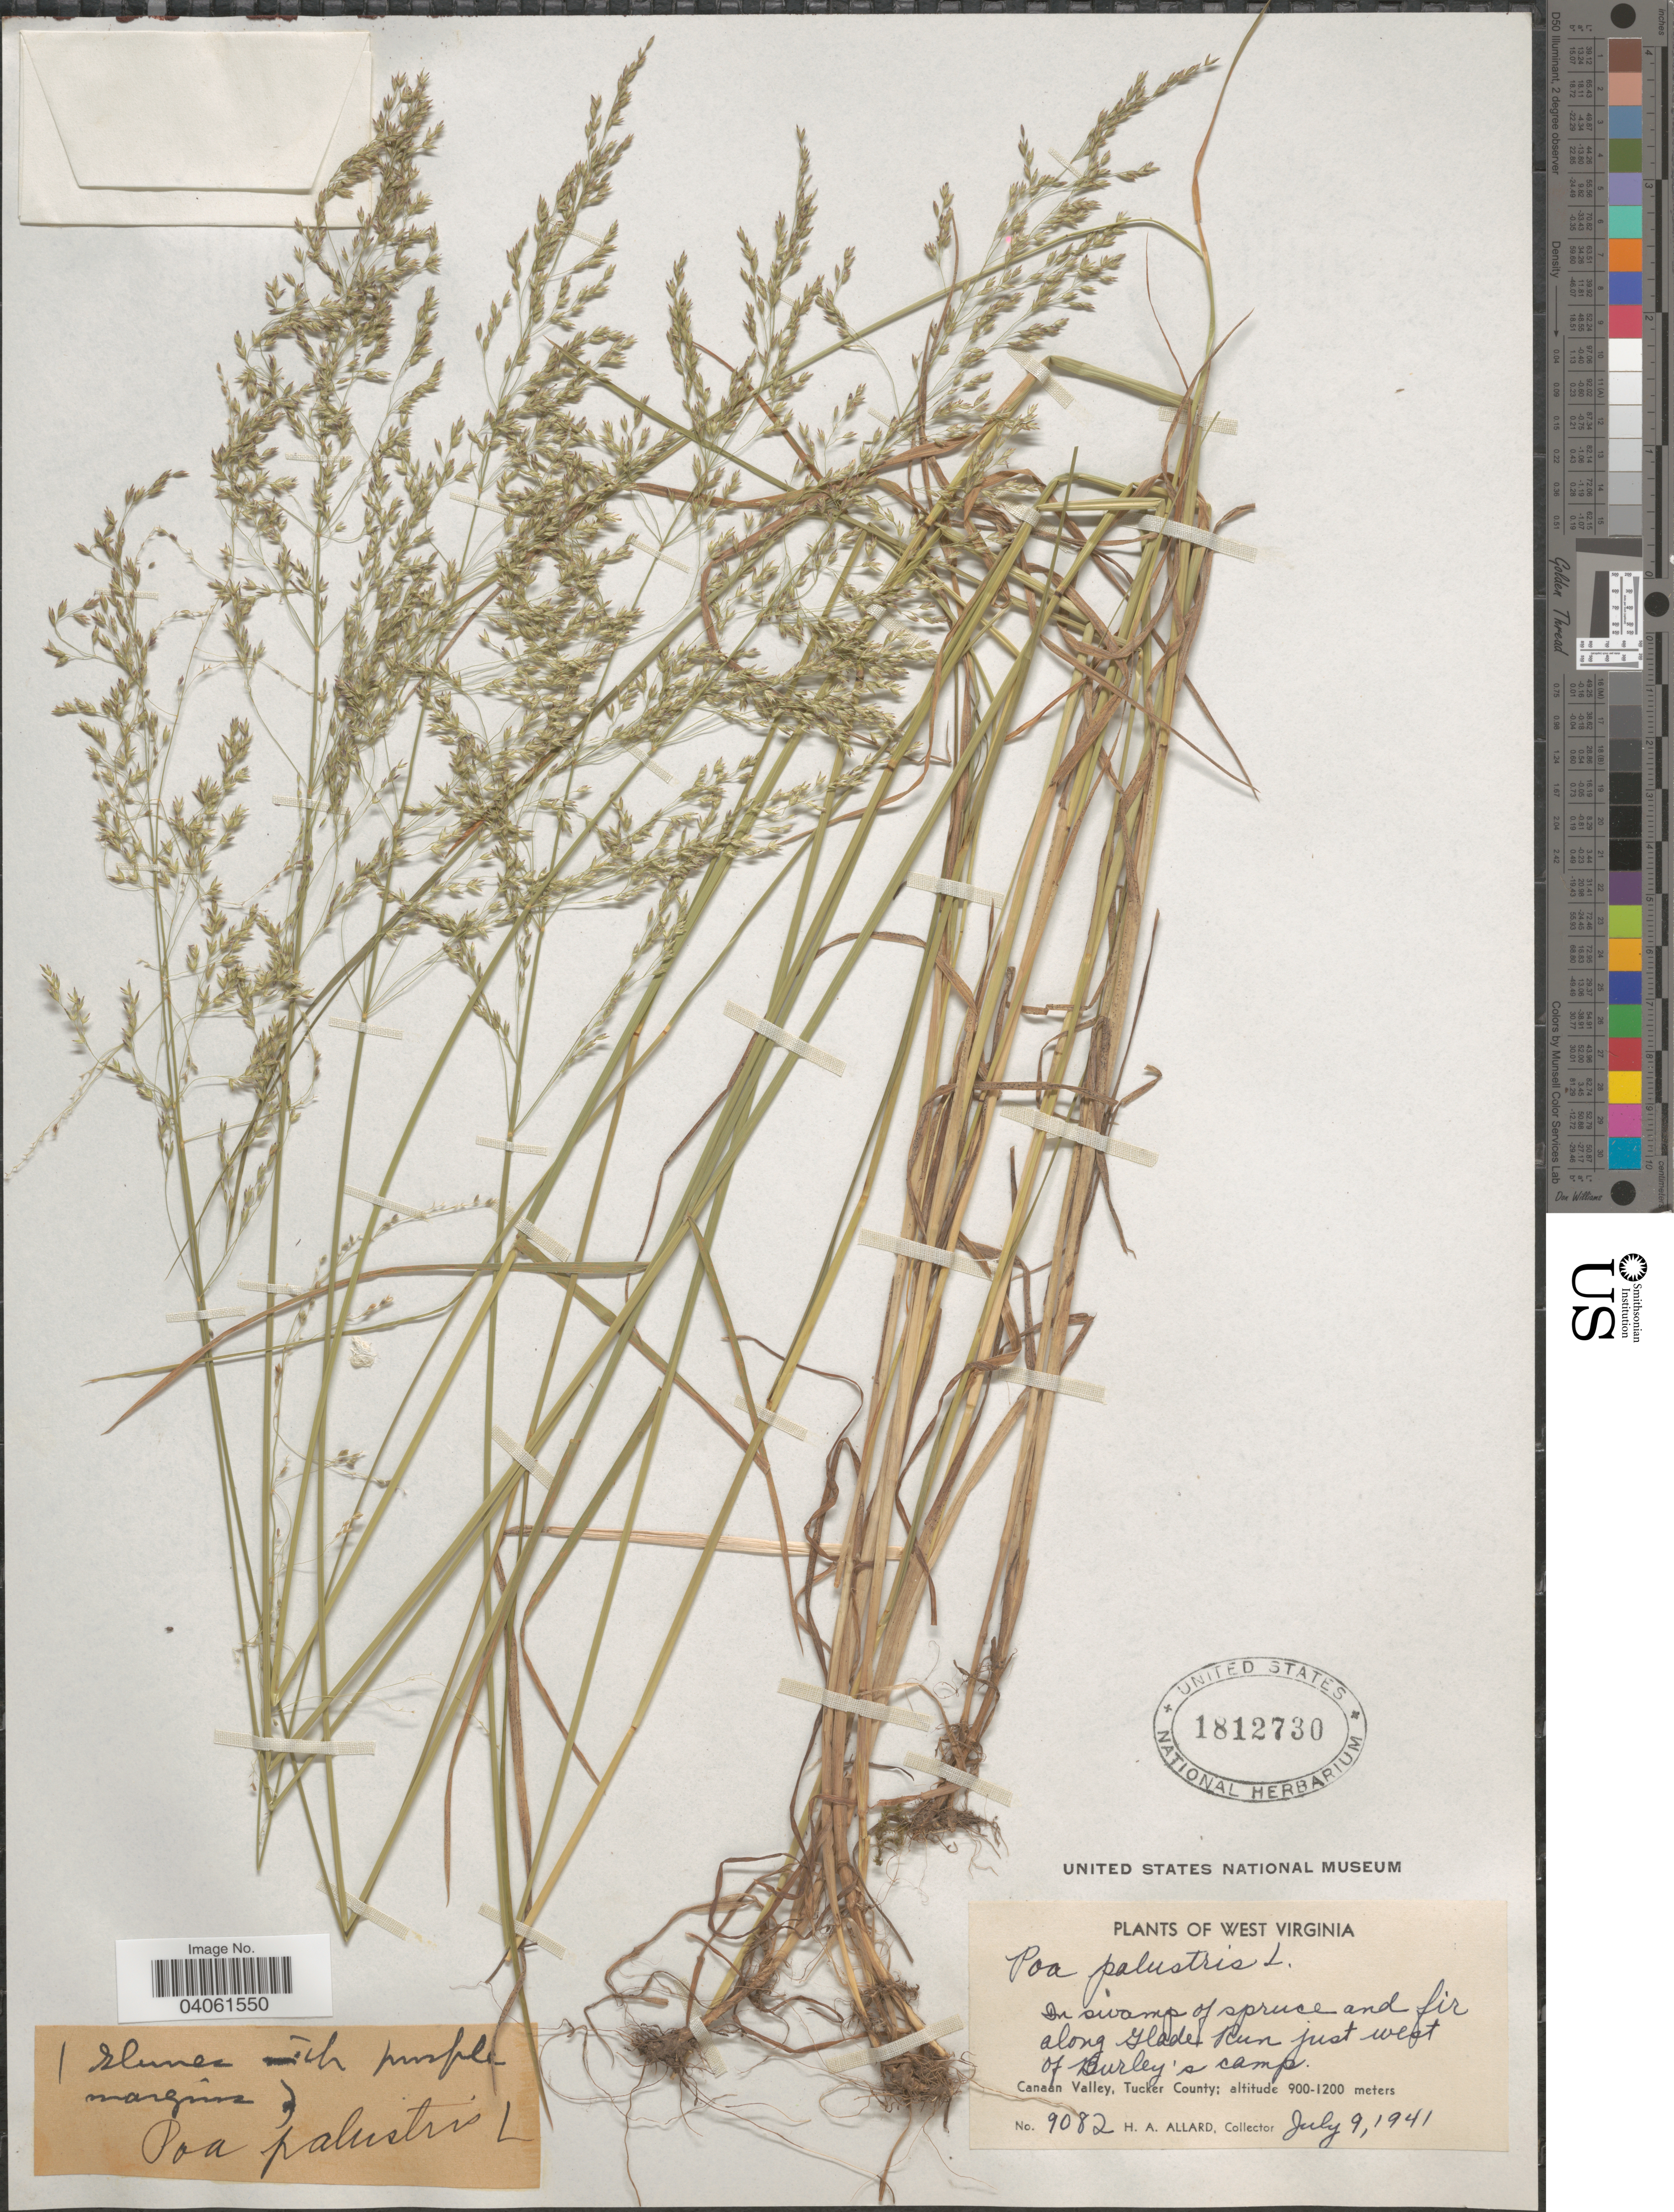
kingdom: Plantae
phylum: Tracheophyta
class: Liliopsida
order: Poales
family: Poaceae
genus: Poa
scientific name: Poa palustris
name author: L.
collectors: H. A. Allard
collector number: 9082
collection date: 1941-07-09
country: United States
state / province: West Virginia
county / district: Tucker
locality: Along Glade Run just west of Burley's camp. Canaan Valley, Tucker County.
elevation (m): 900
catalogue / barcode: US 1812730